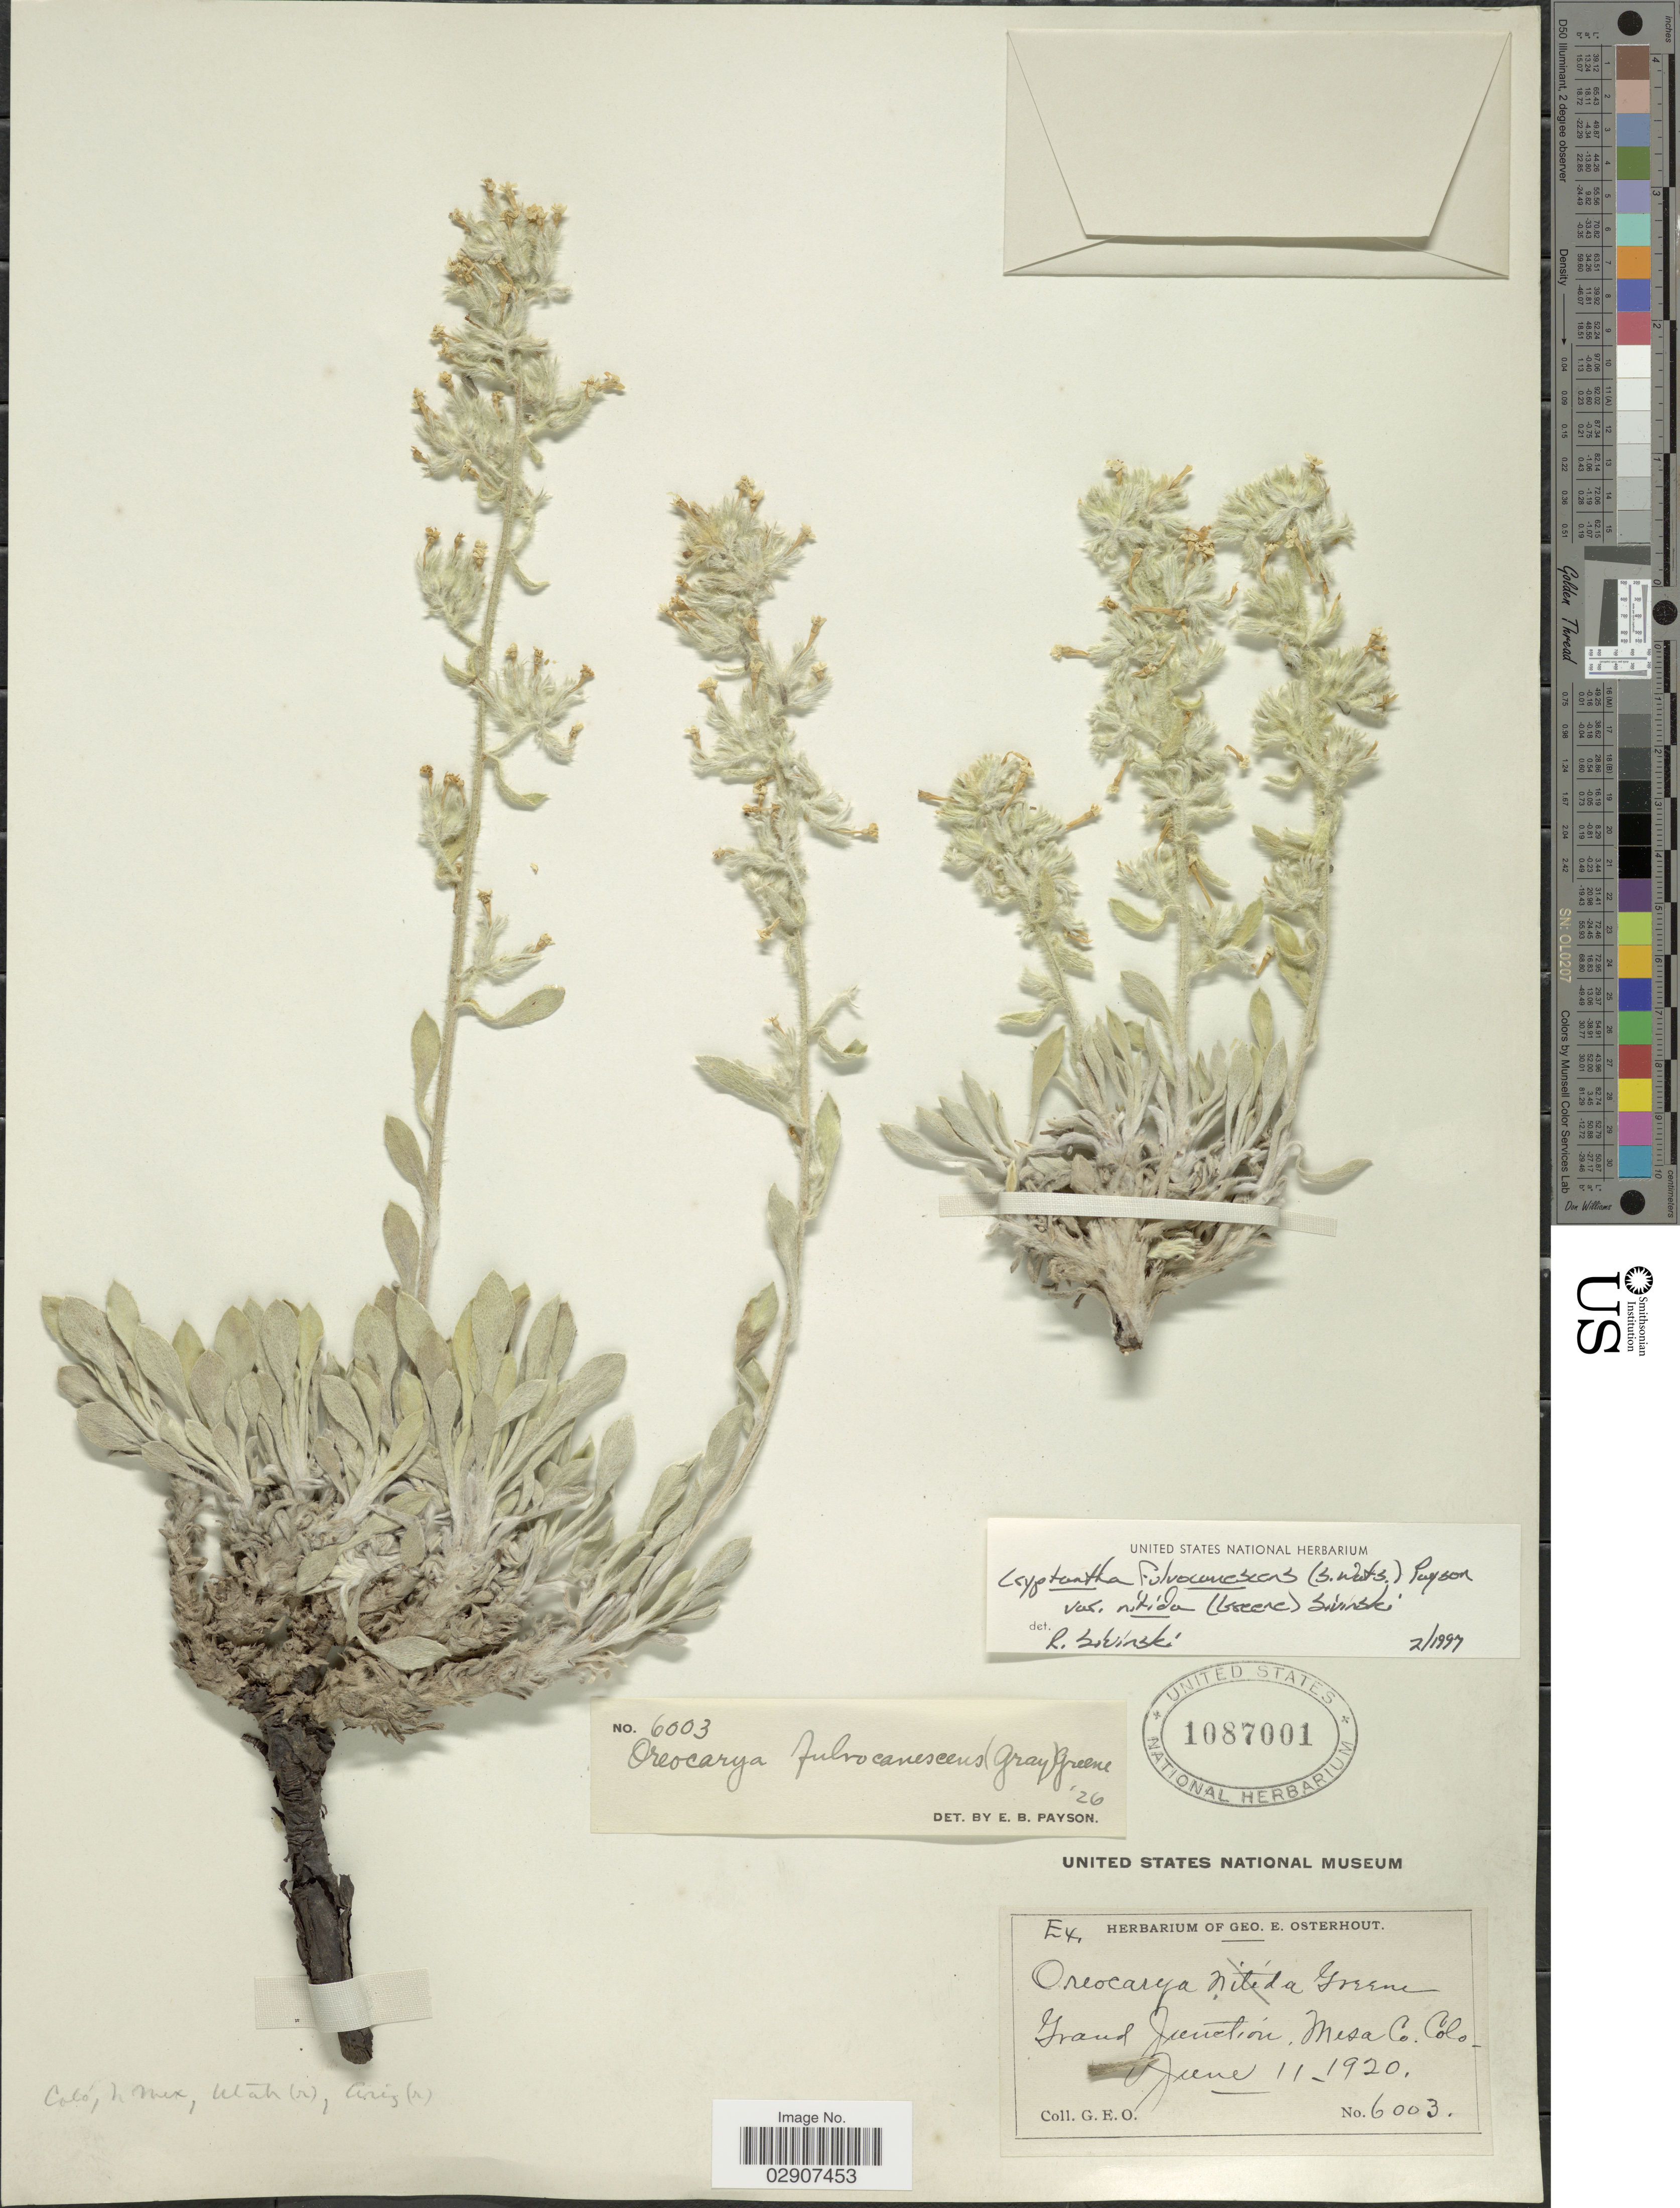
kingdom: Plantae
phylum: Tracheophyta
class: Magnoliopsida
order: Boraginales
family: Boraginaceae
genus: Cryptantha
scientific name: Cryptantha fulvocanescens var. nitida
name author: (Greene) Sivinski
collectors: G. Osterhout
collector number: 6003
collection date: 1920-06-11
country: United States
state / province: Colorado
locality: Grand Junction, Mesa Co., Colo.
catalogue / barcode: US 1087001